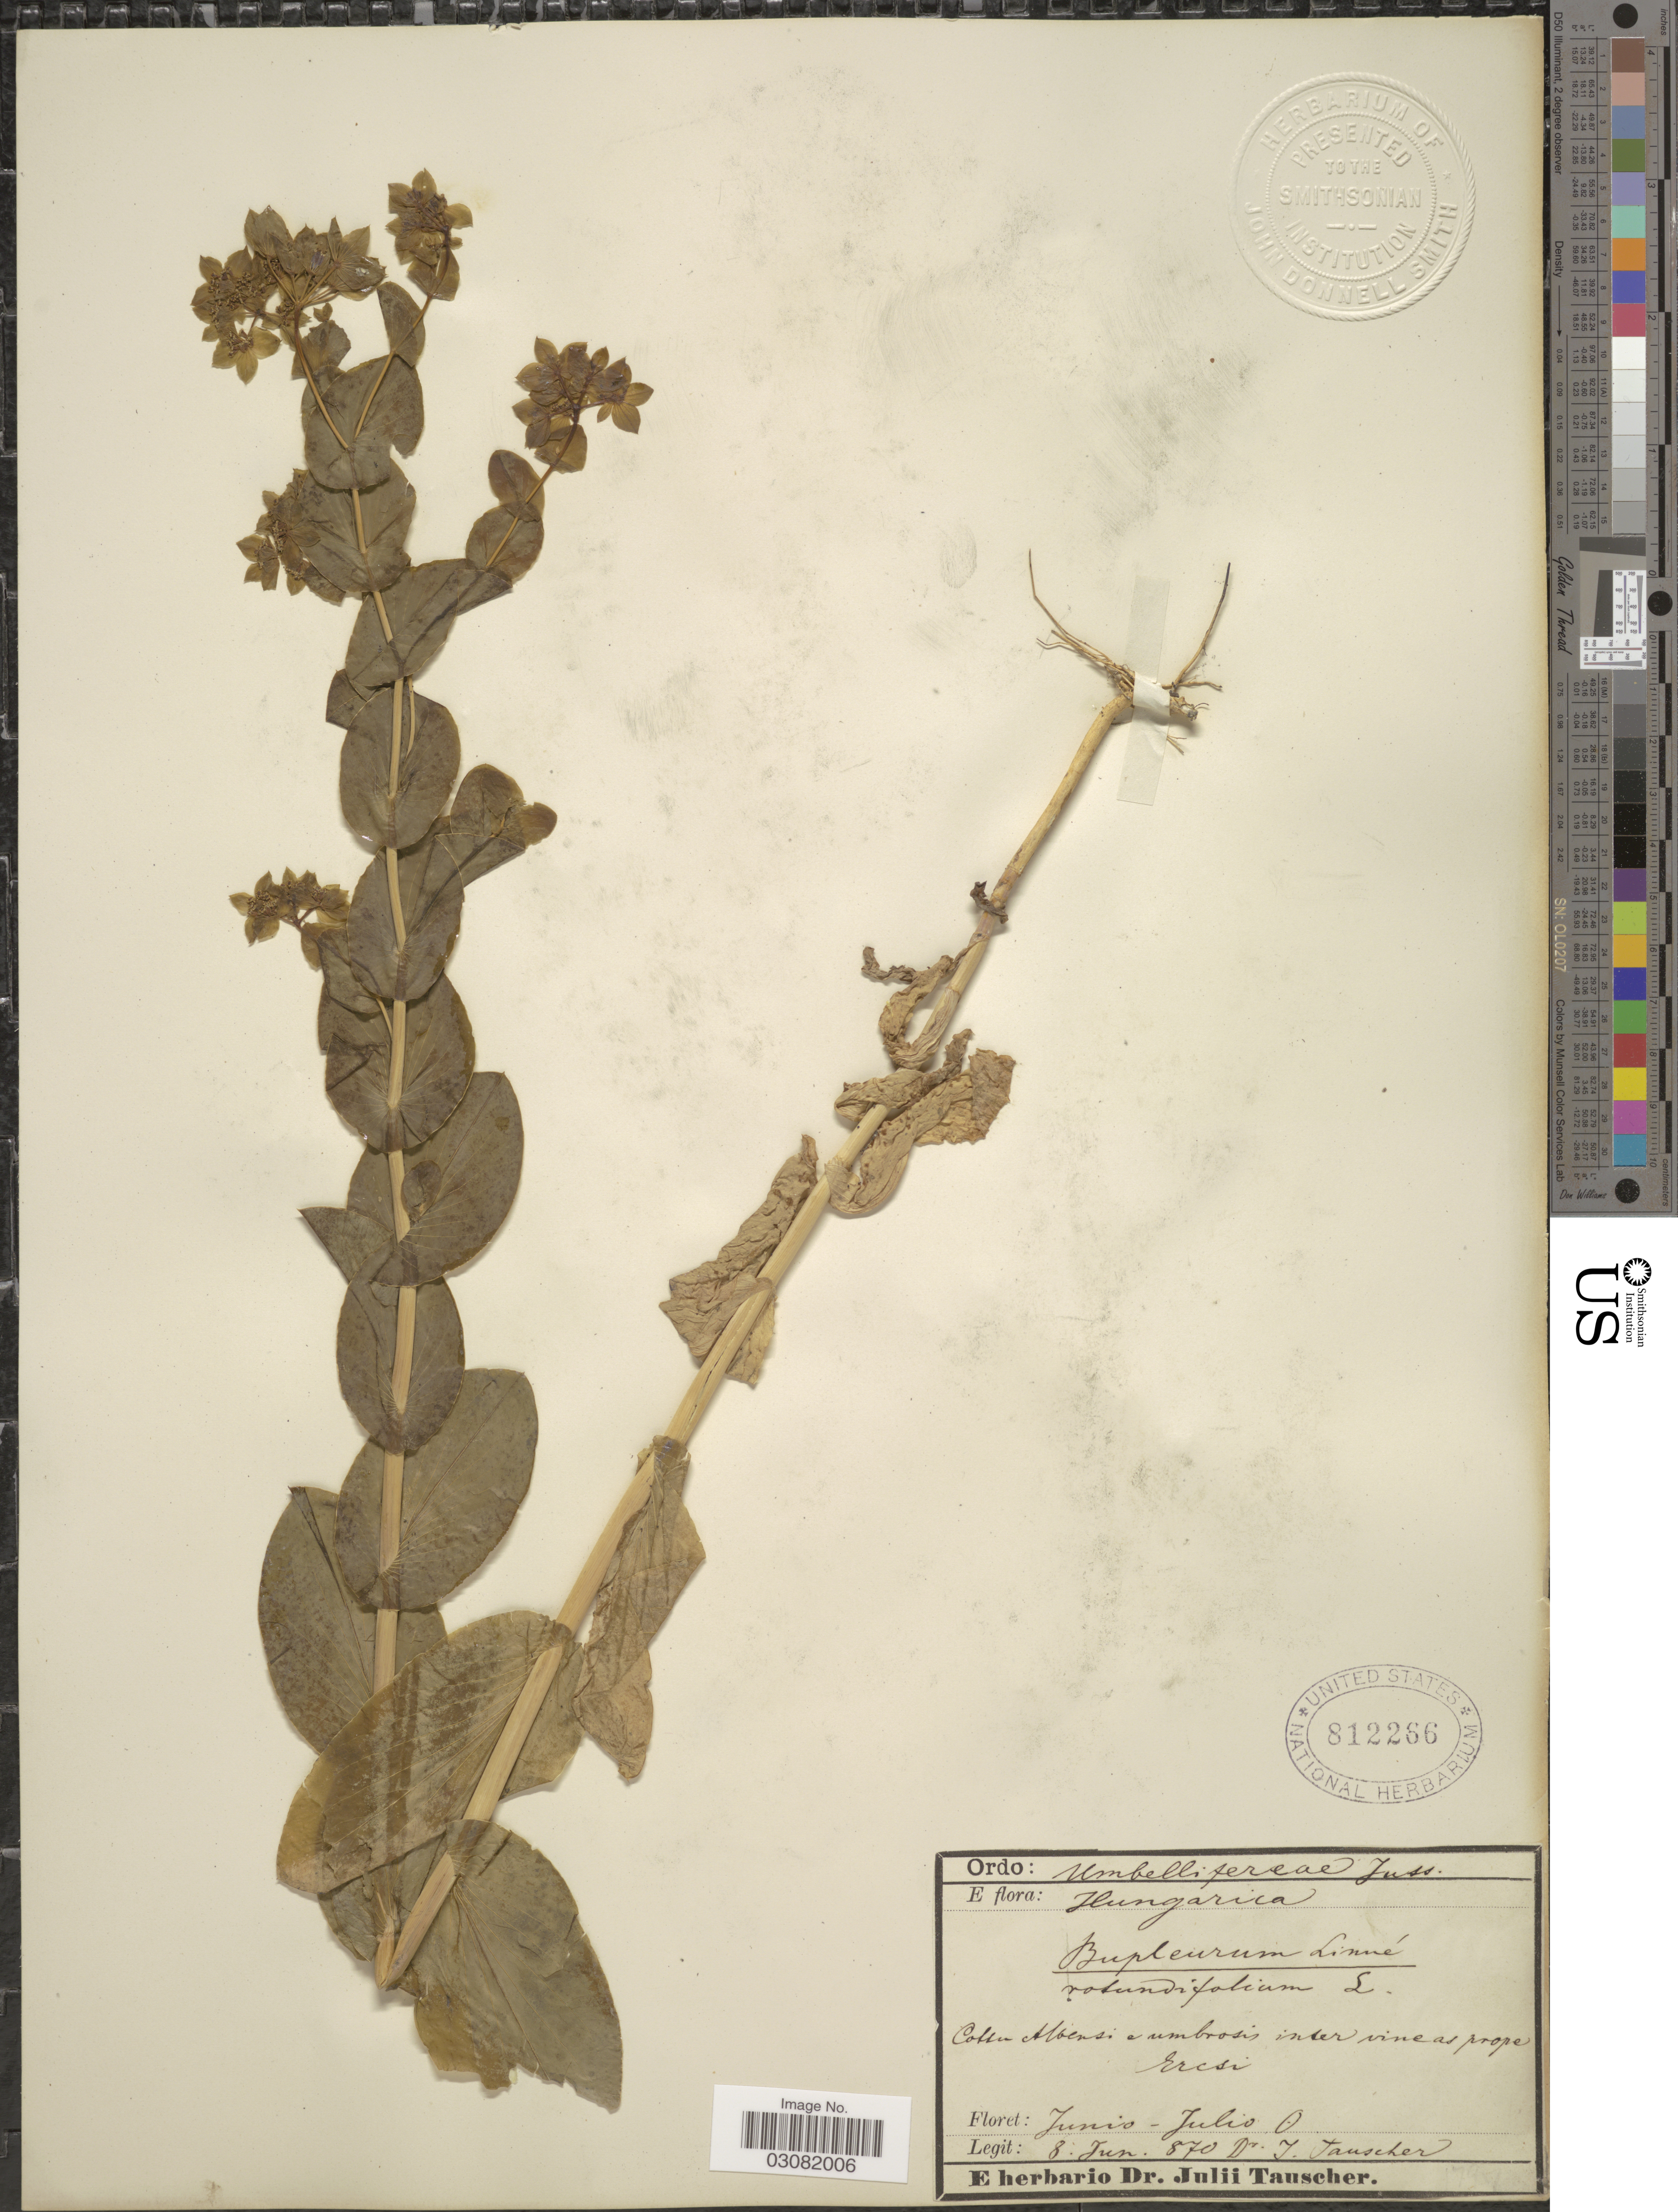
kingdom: Plantae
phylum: Tracheophyta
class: Magnoliopsida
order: Apiales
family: Apiaceae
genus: Bupleurum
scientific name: Bupleurum rotundifolium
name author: L.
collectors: J. Tauscher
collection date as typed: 8 Jun. 870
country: Hungary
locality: Hungarica. Cottu Albensi e umbrosis inter vine as prope Ercsi.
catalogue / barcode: US 812266